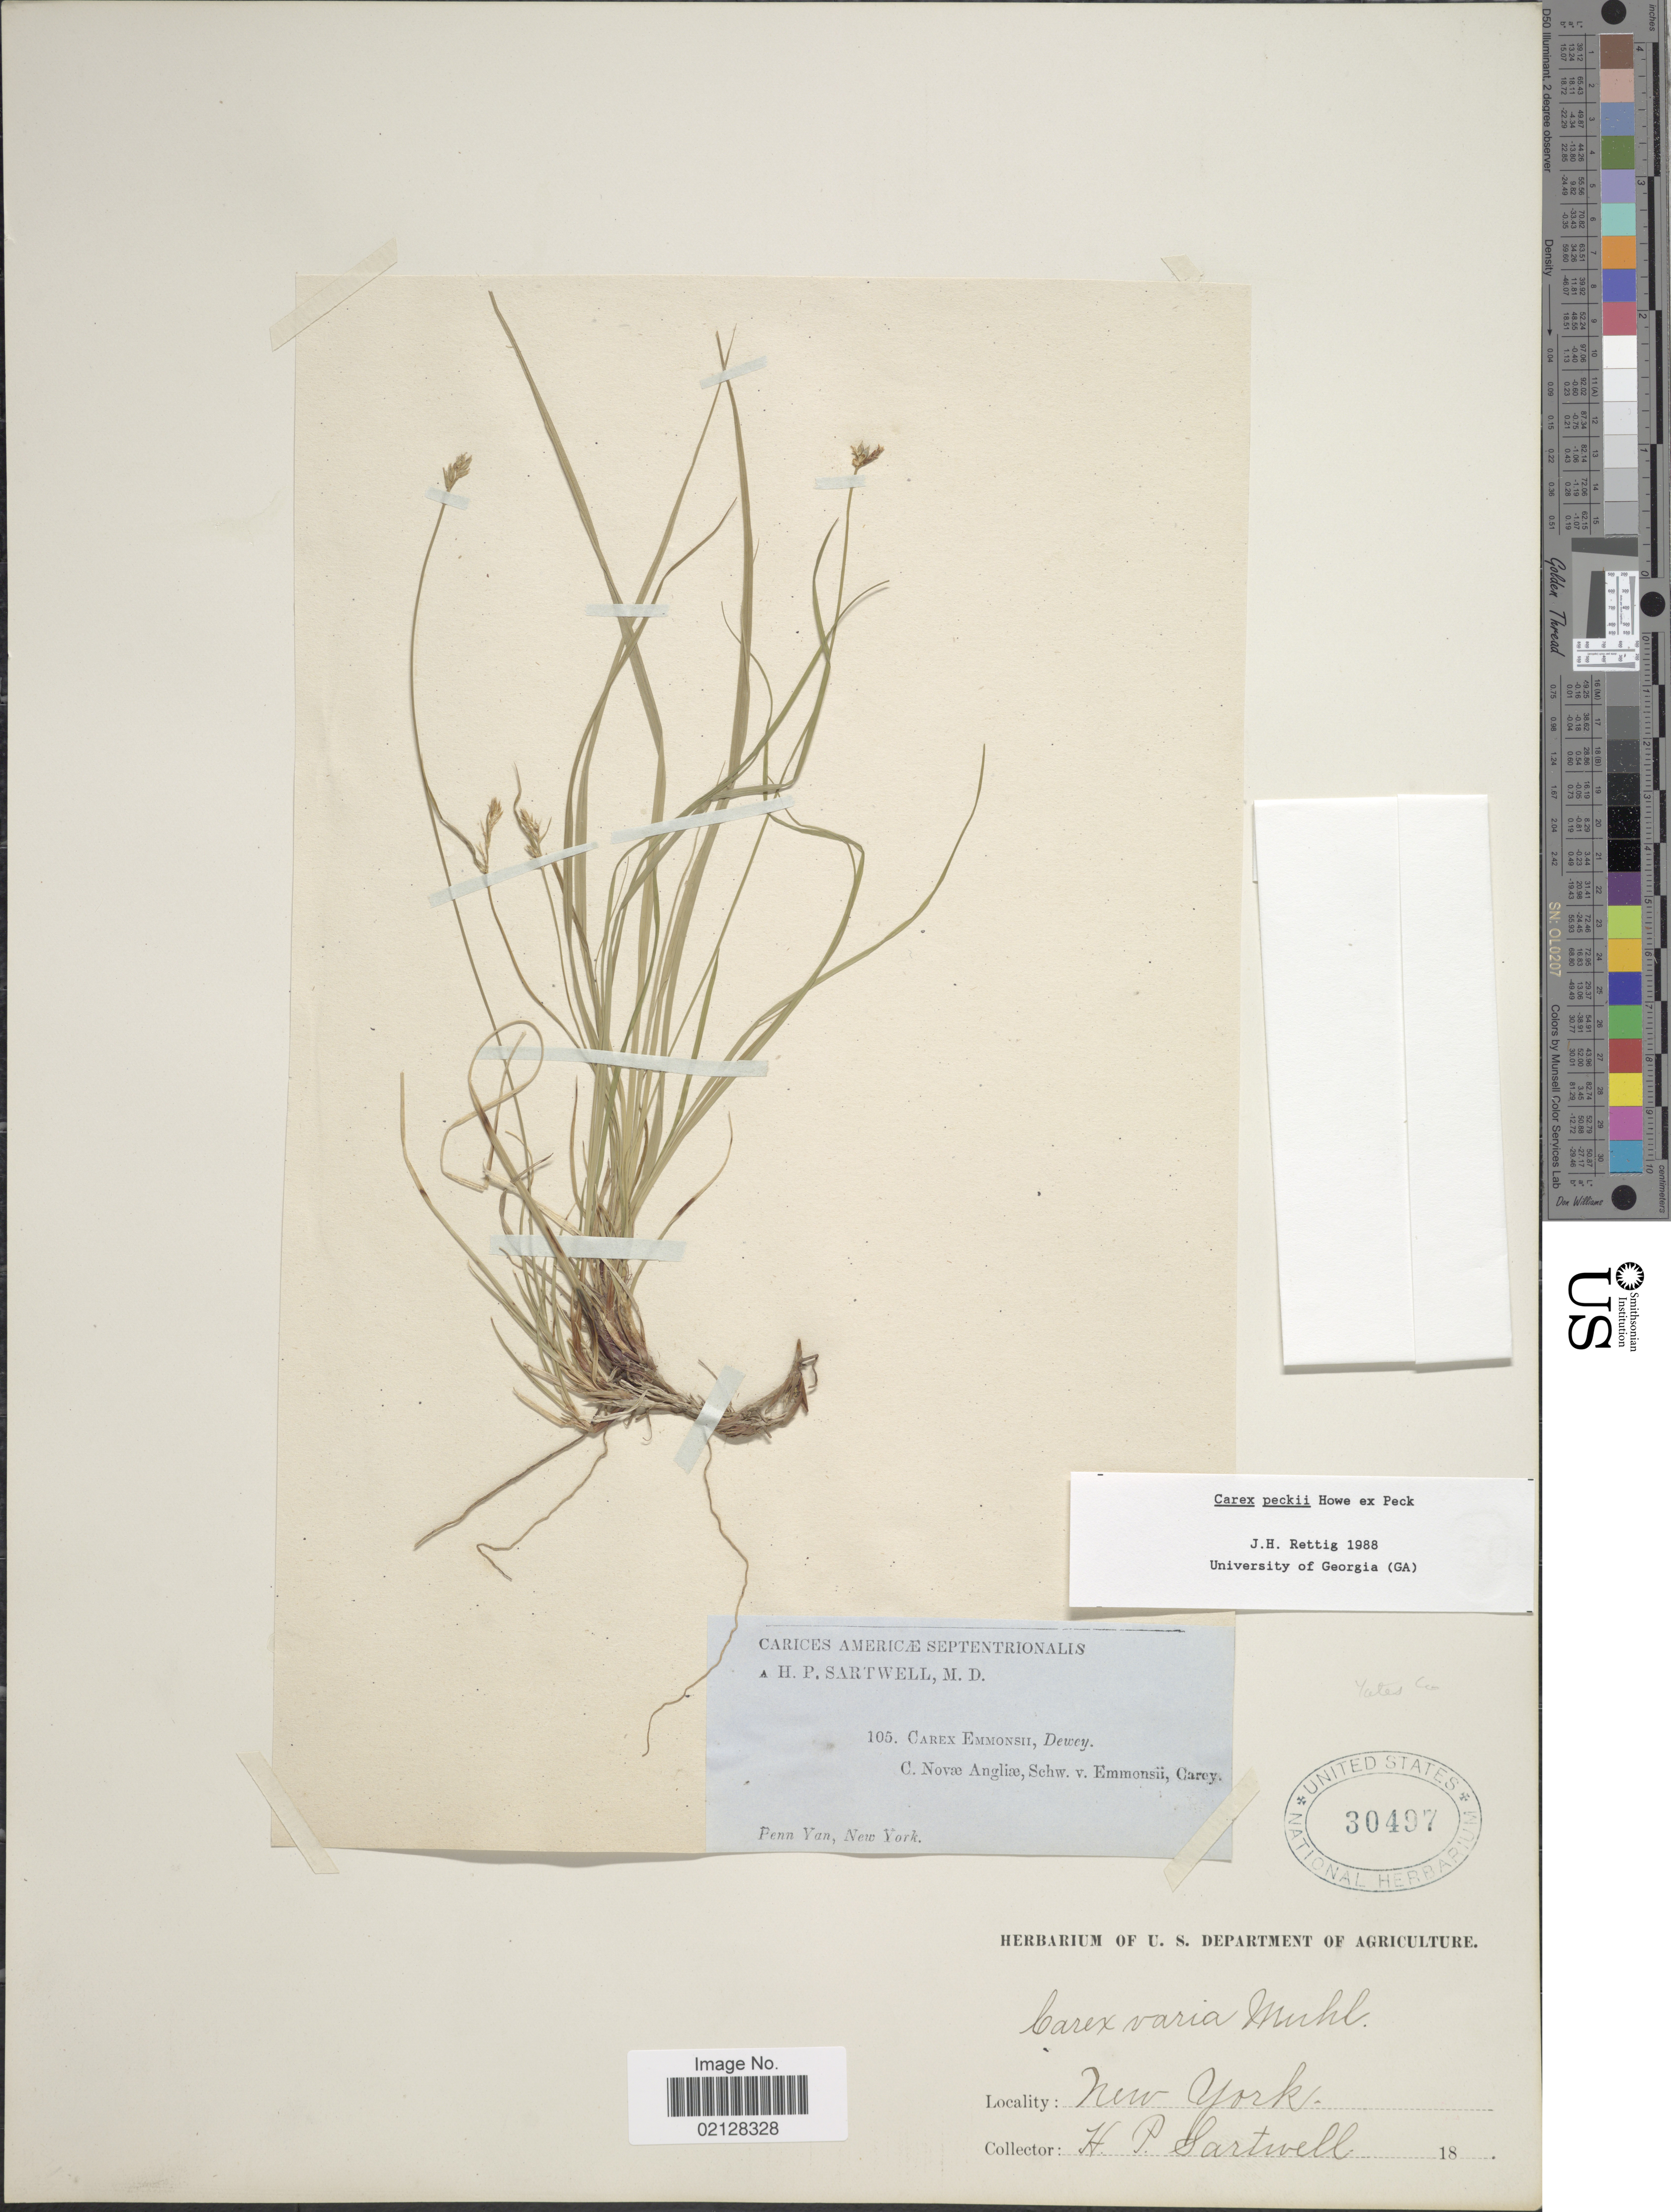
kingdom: Plantae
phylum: Tracheophyta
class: Liliopsida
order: Poales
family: Cyperaceae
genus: Carex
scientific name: Carex peckii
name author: Howe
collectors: H. P. Sartwell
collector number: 105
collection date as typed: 18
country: United States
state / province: New York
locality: Penn Yan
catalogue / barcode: US 30497